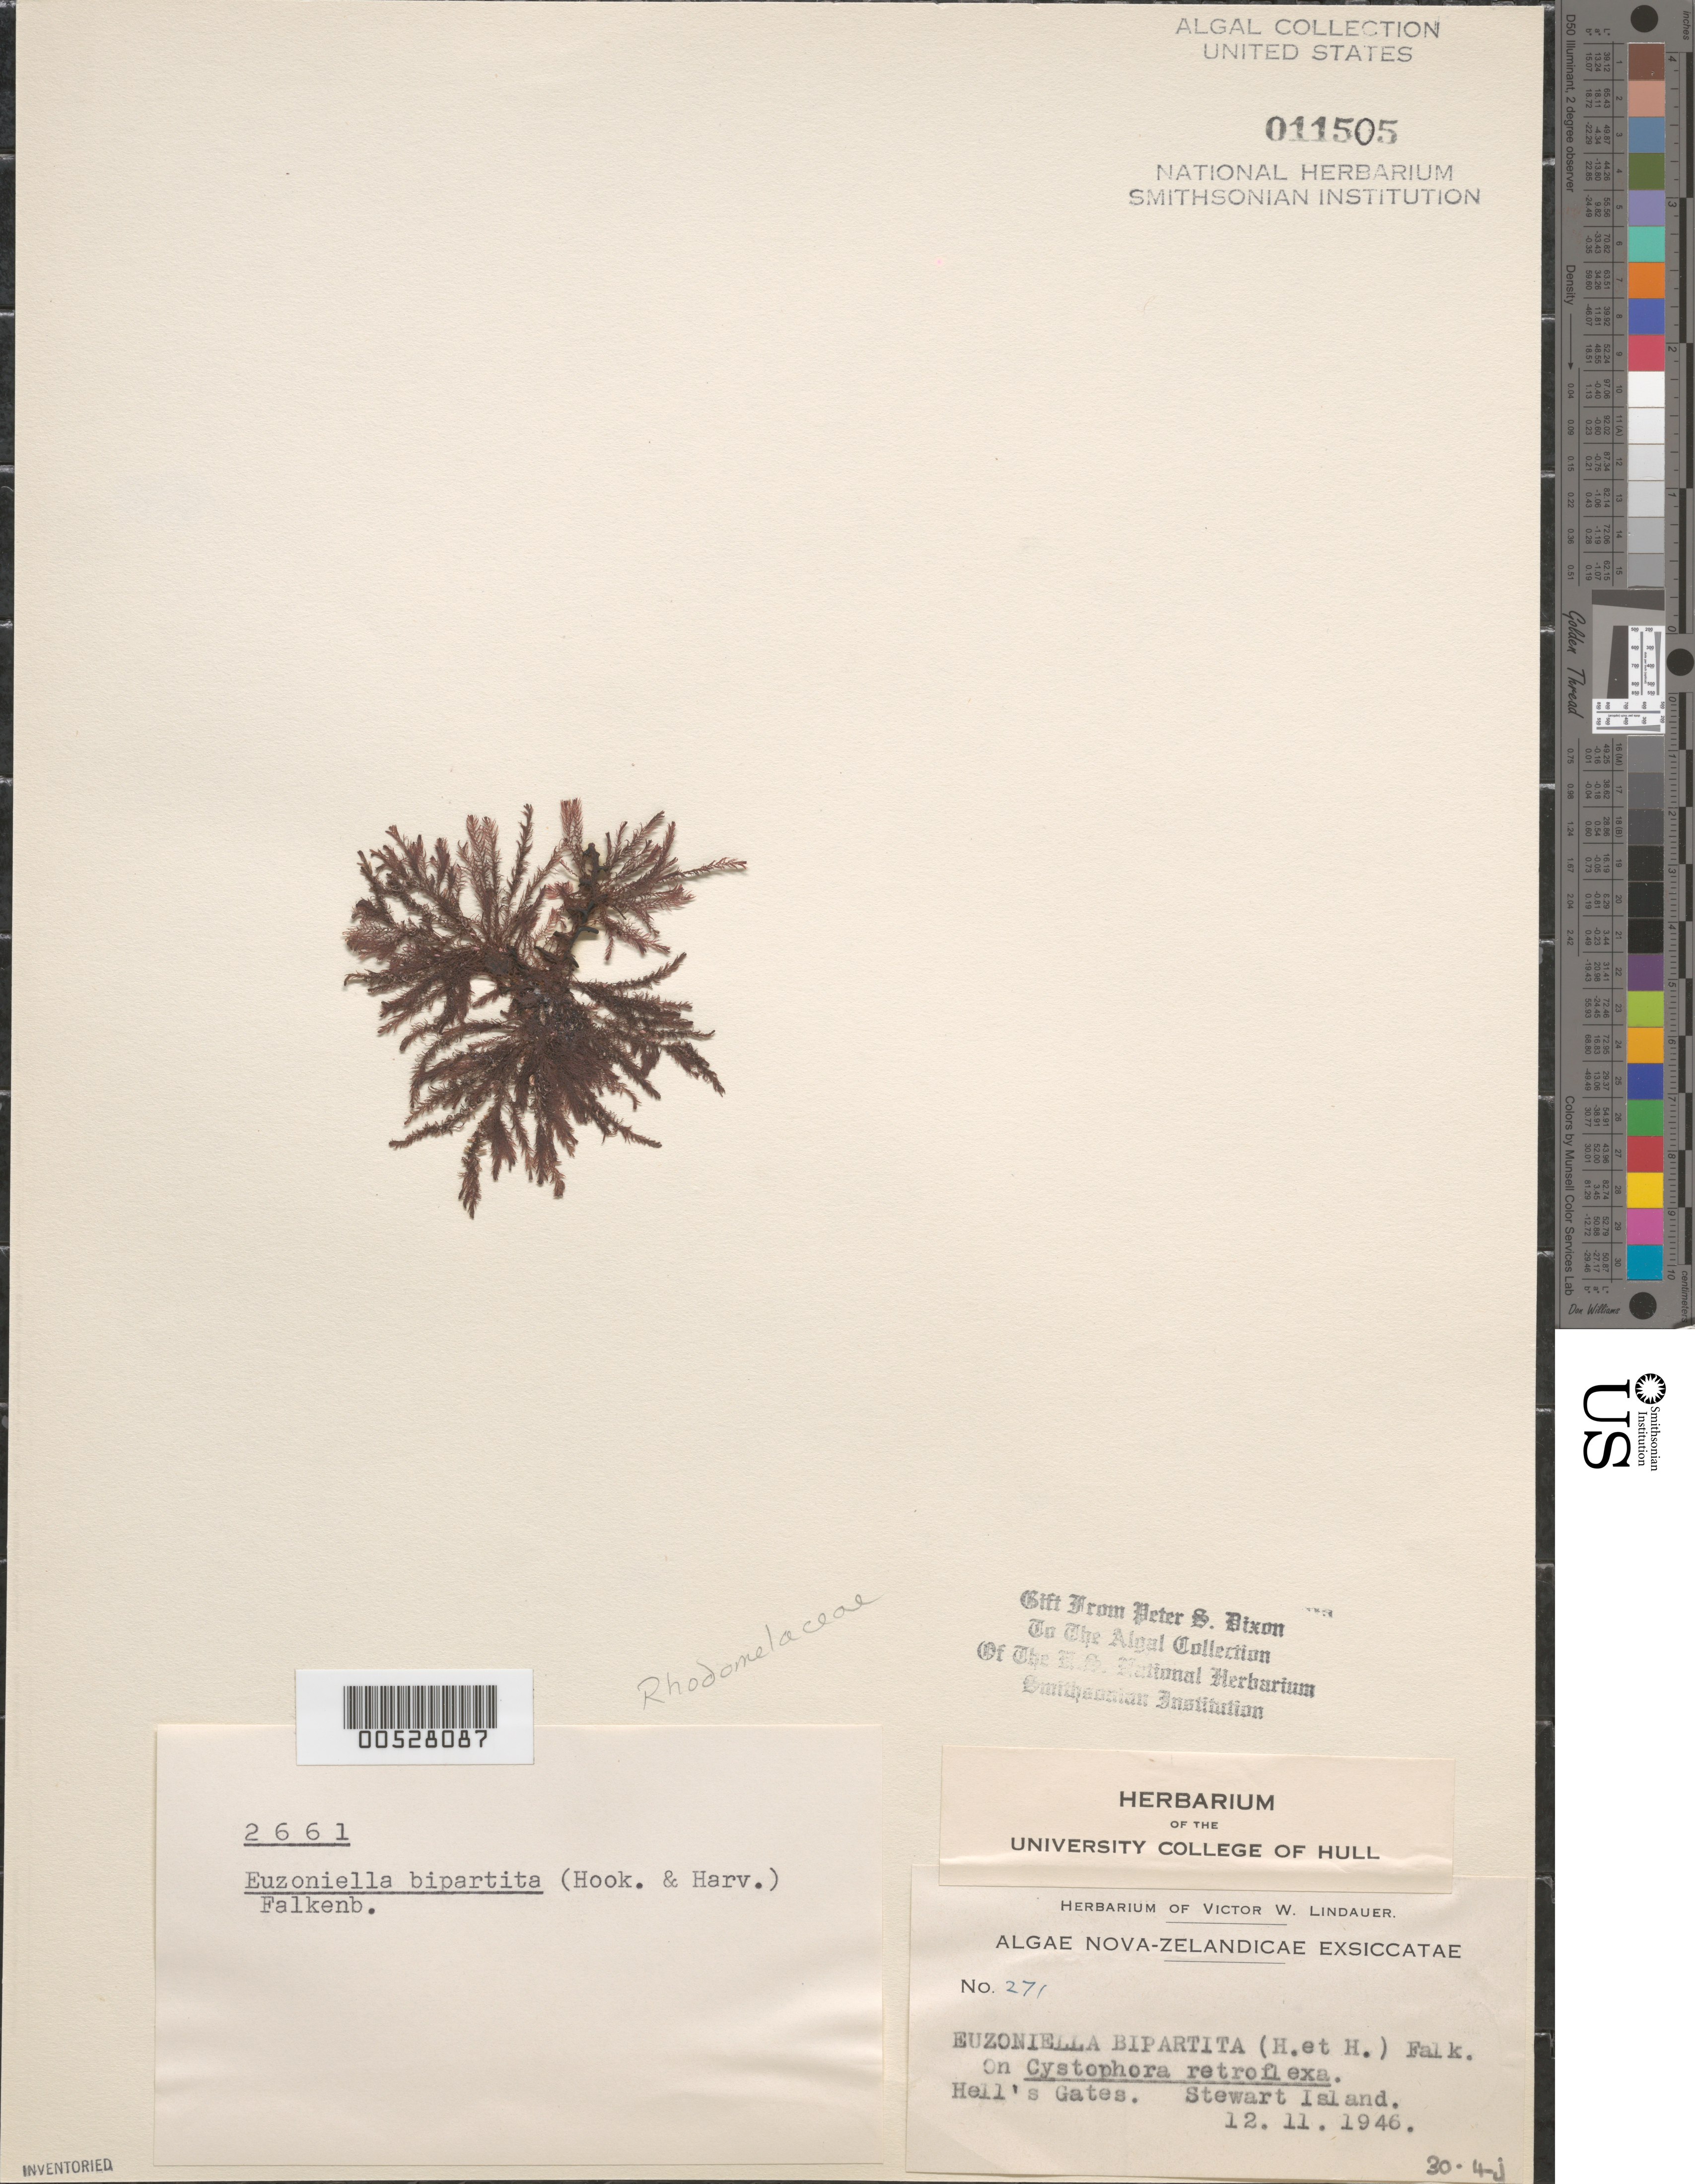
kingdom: Plantae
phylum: Rhodophyta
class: Florideophyceae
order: Ceramiales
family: Rhodomelaceae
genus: Dasyclonium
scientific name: Dasyclonium bipartitum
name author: (Hooker f. & Harvey) Kylin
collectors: V. Lindauer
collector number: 271 & PSD 2661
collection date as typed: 12 Nov 1946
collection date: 1946-11-12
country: New Zealand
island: Stewart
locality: Hell's gates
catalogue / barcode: US 11505